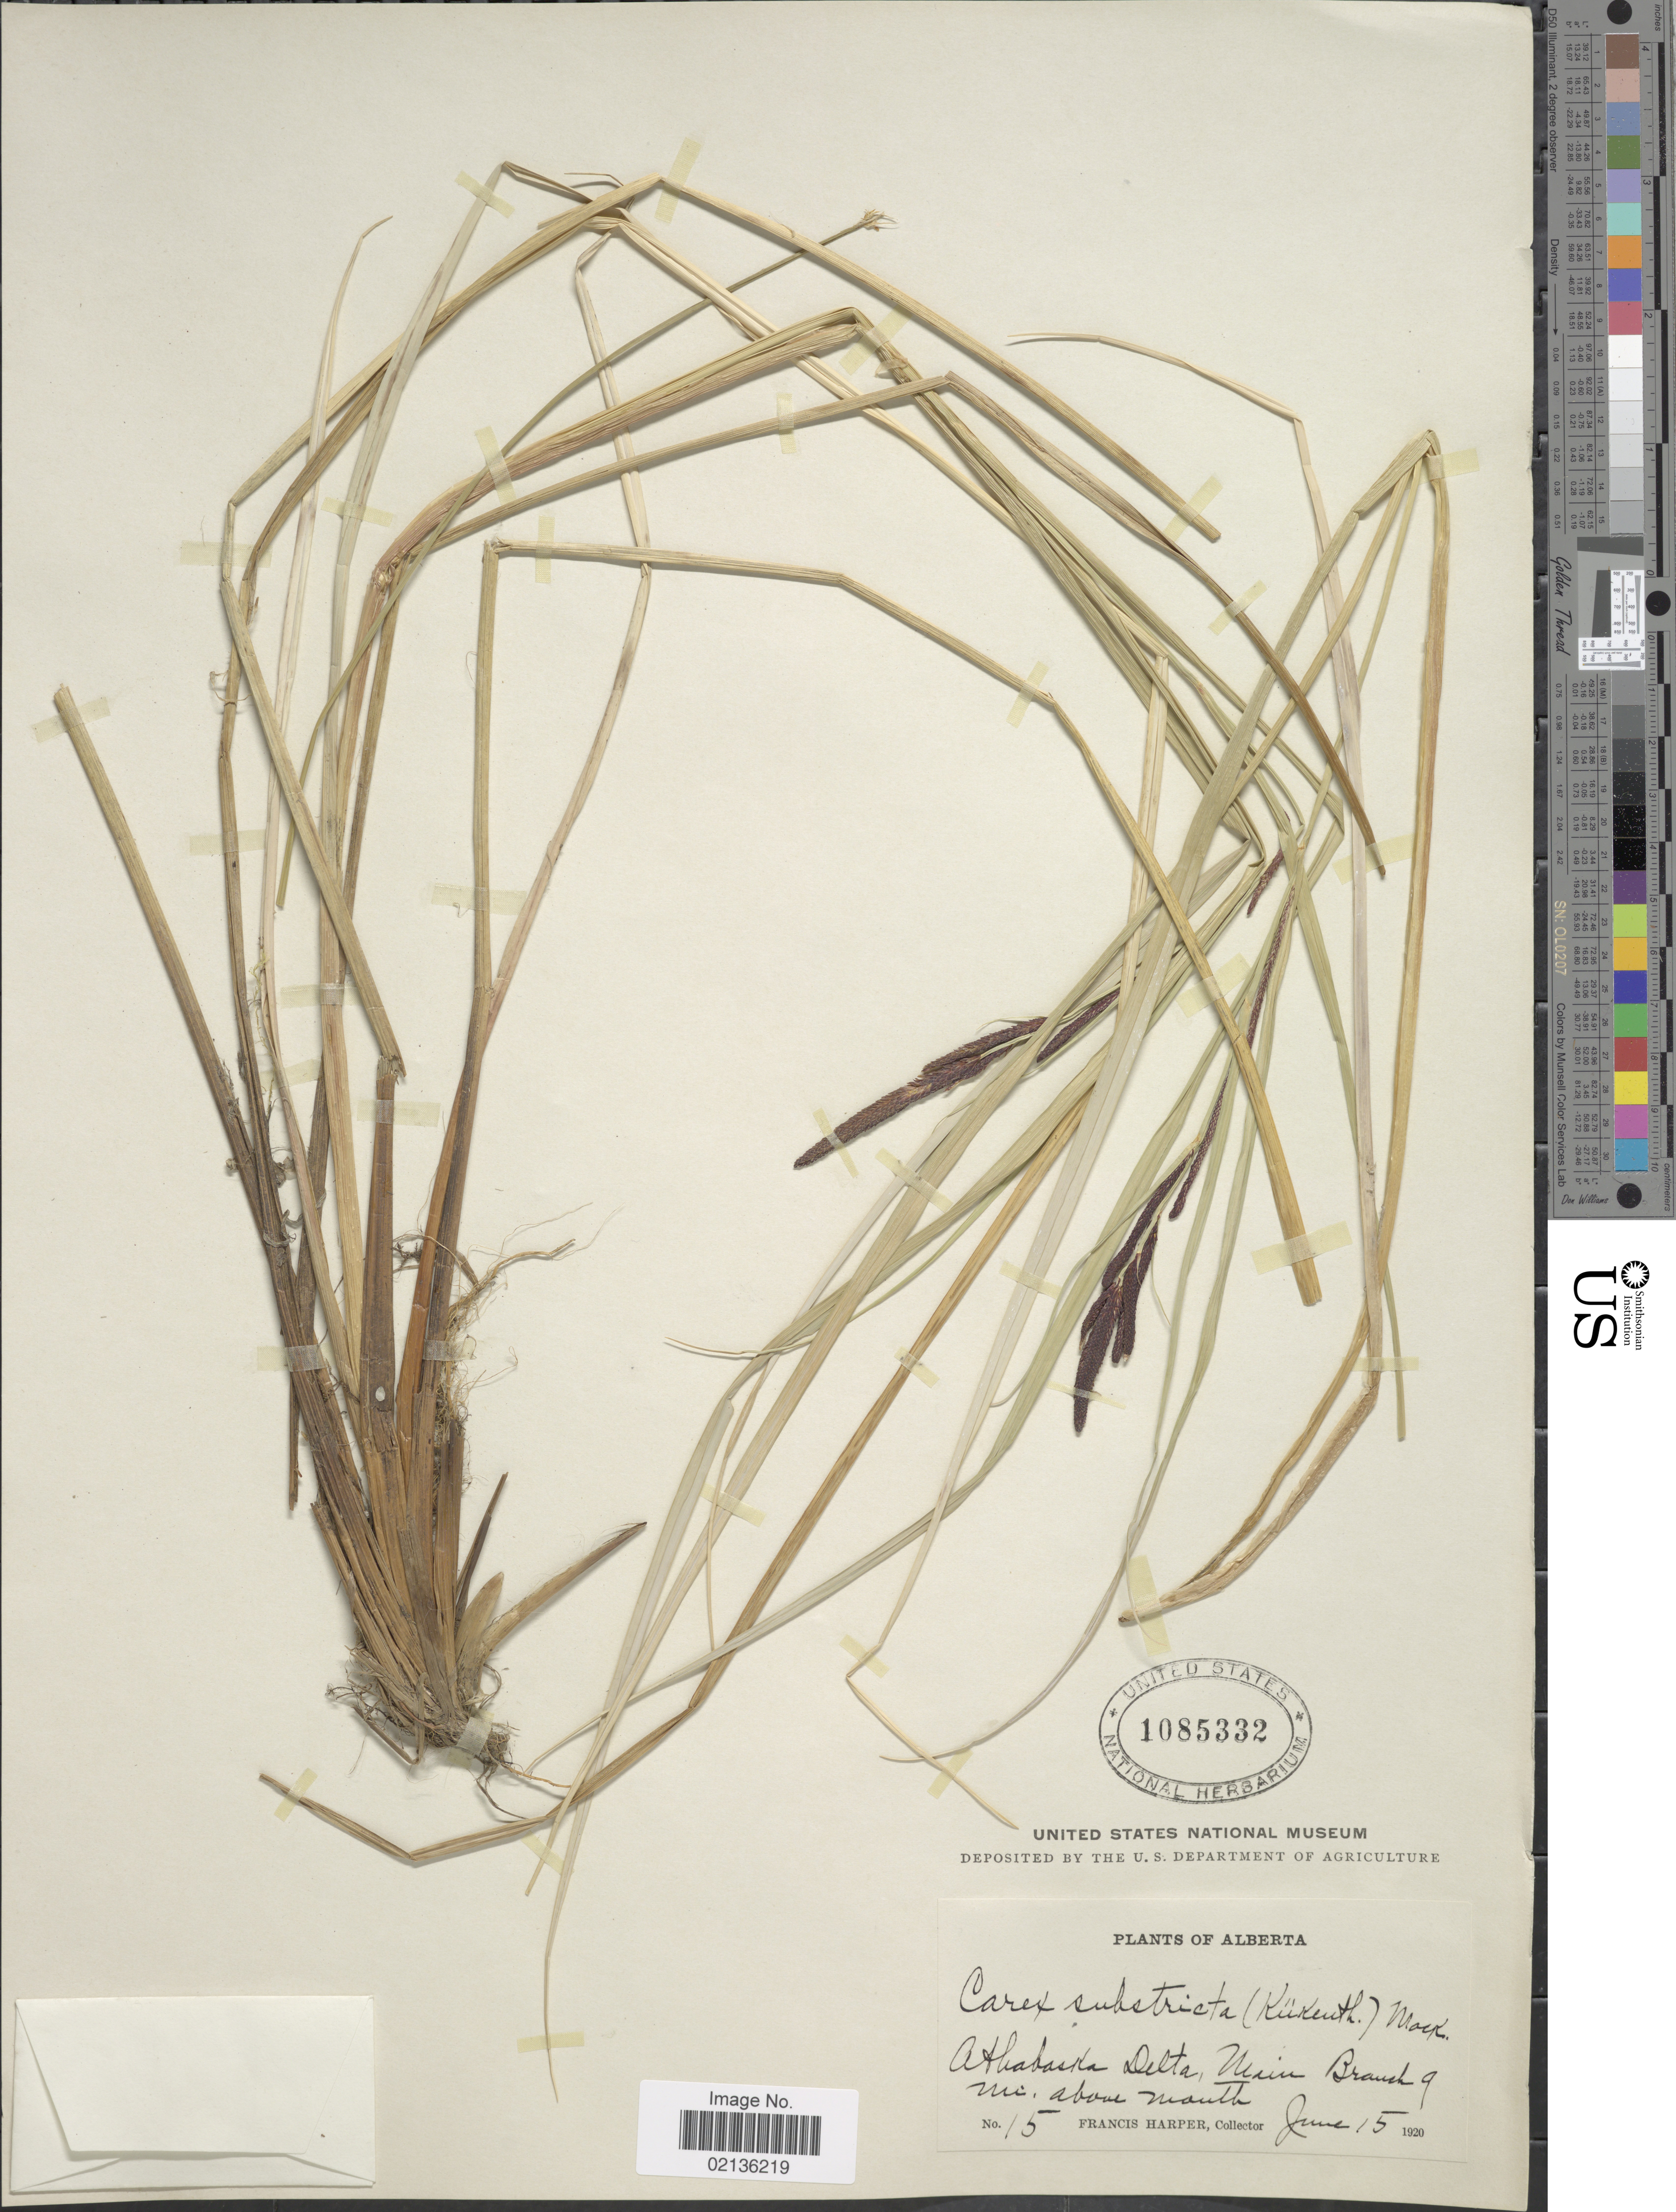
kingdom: Plantae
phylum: Tracheophyta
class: Liliopsida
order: Poales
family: Cyperaceae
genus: Carex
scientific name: Carex aquatilis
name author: Wahlenb.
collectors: F. Harper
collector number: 15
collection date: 1920-06-15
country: Canada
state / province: Alberta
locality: Athabasca Delta, Main Branch 9 mi. above mouth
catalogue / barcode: US 1085332